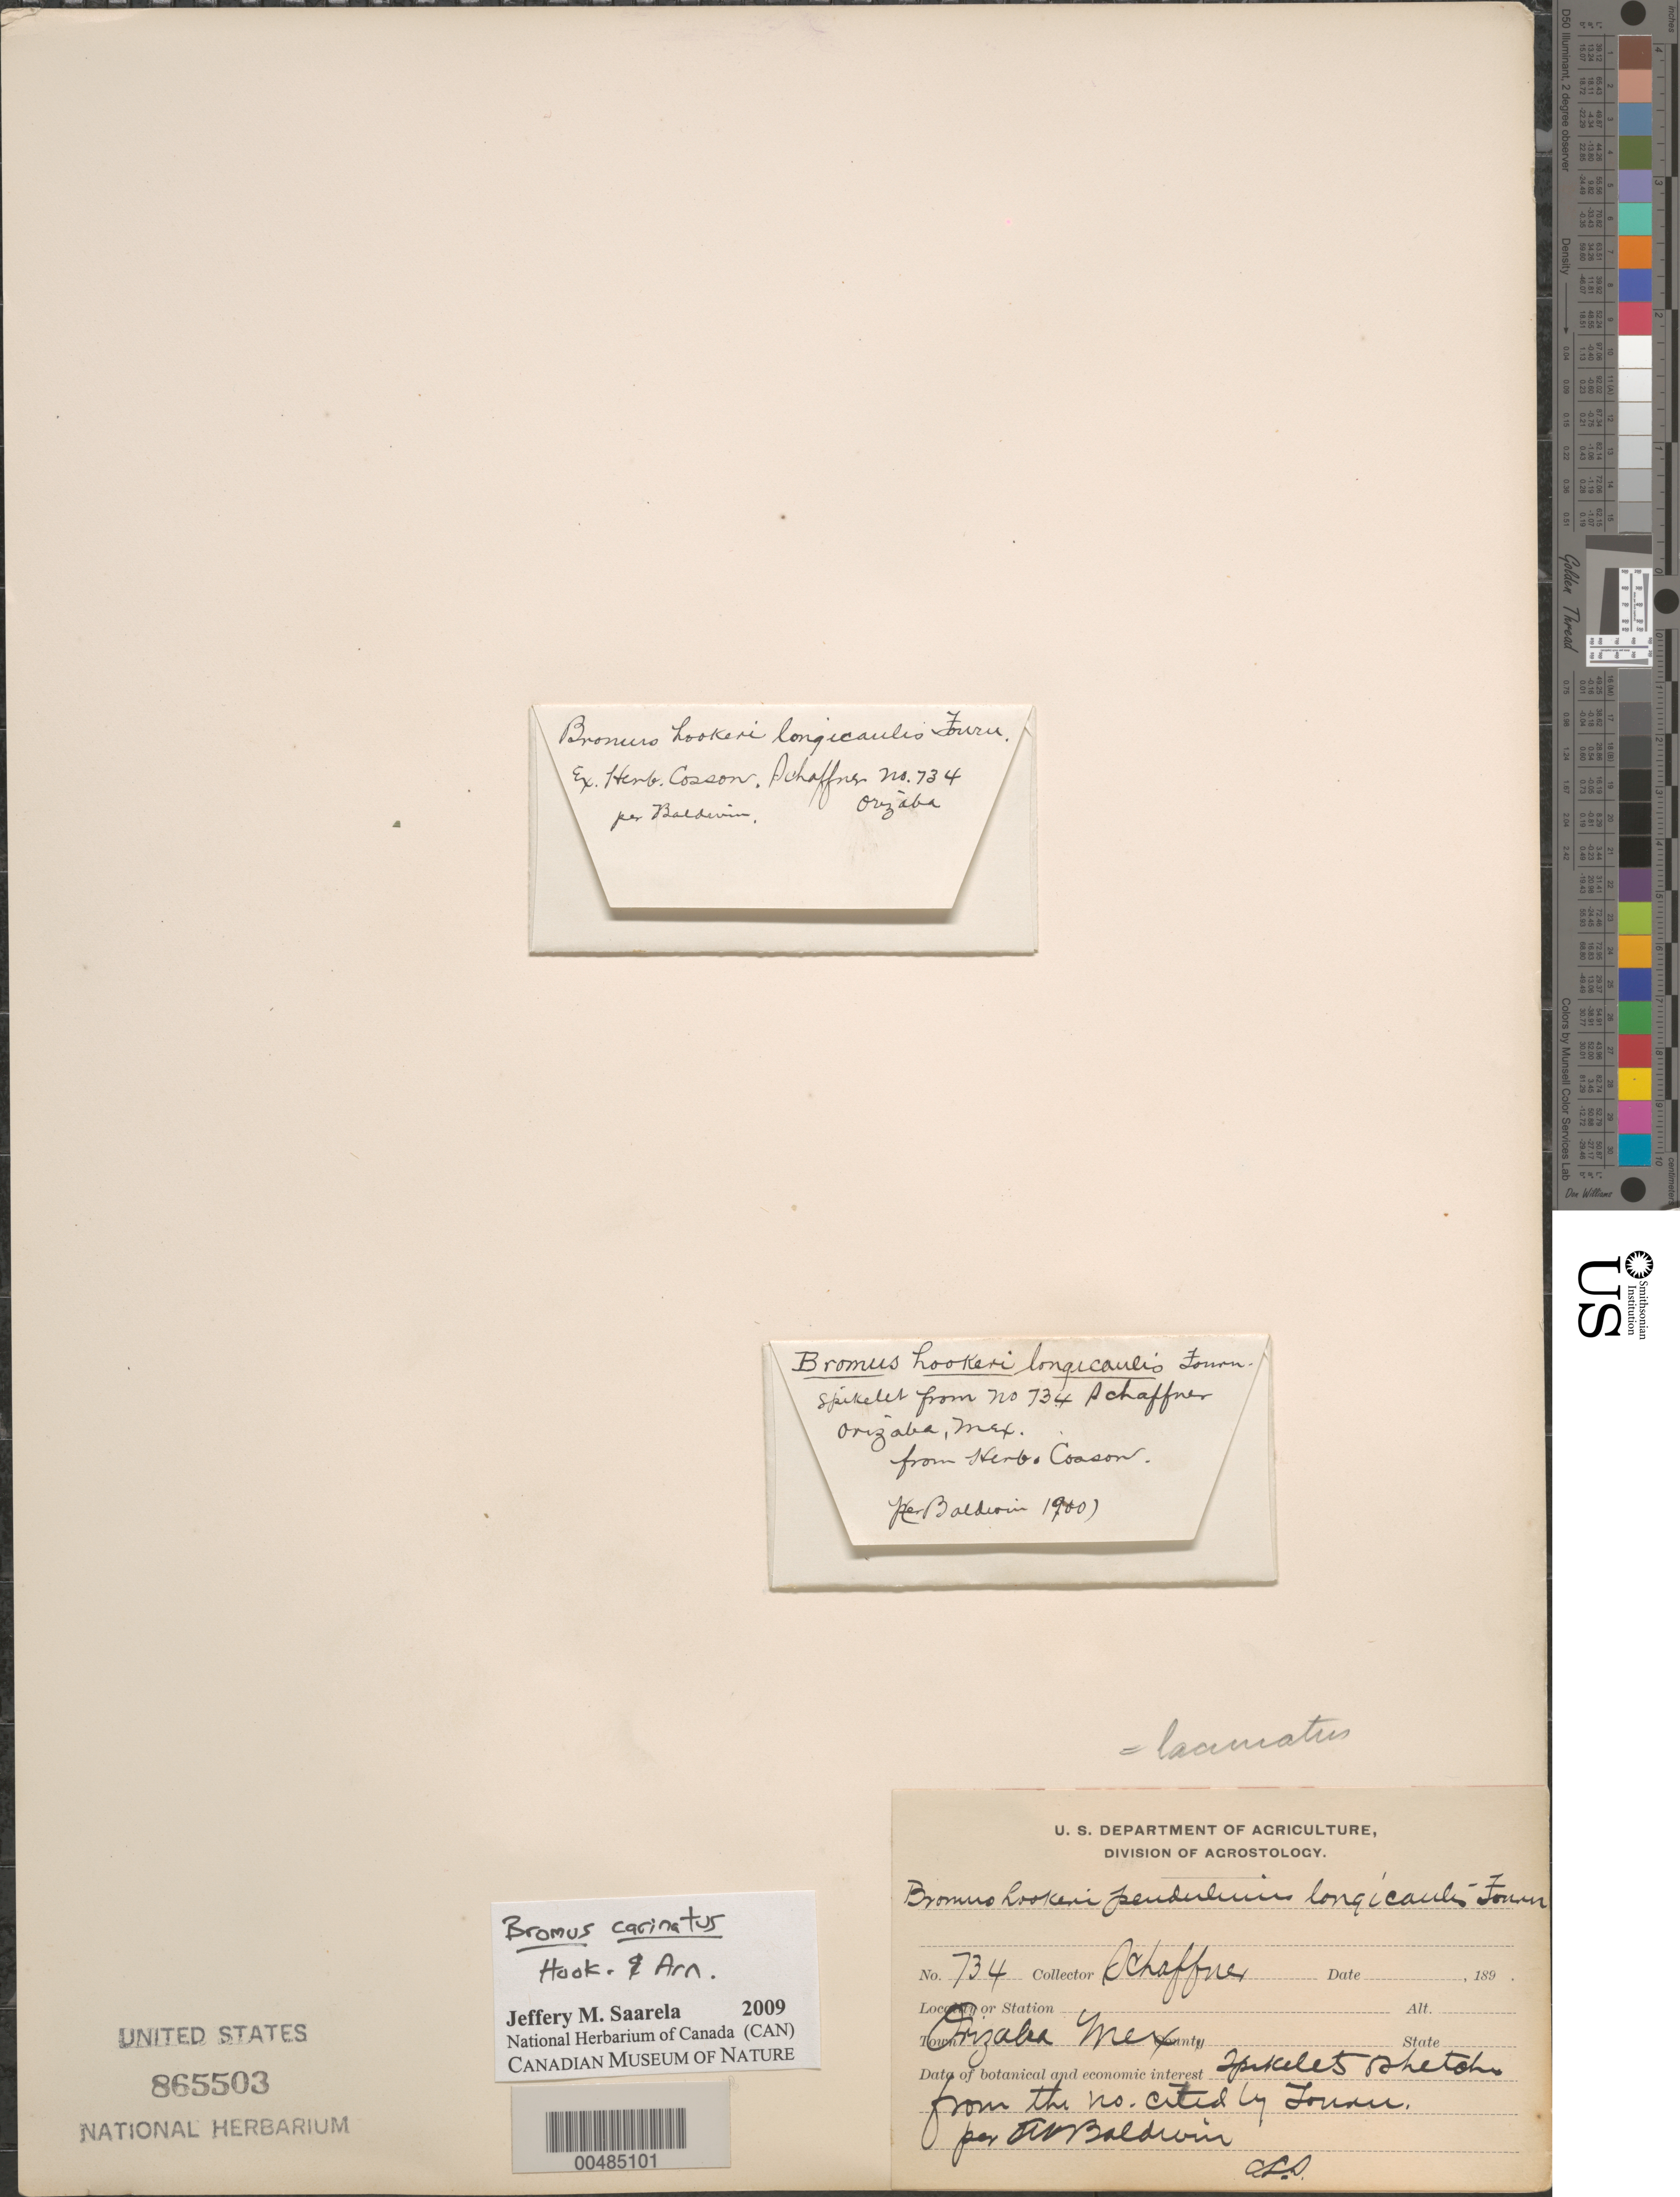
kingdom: Plantae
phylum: Tracheophyta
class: Liliopsida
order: Poales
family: Poaceae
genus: Bromus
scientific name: Bromus carinatus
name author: Hook. & Arn.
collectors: -. Schaffner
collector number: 734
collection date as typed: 189?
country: Mexico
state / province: Veracruz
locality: Orizaba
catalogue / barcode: US 865503